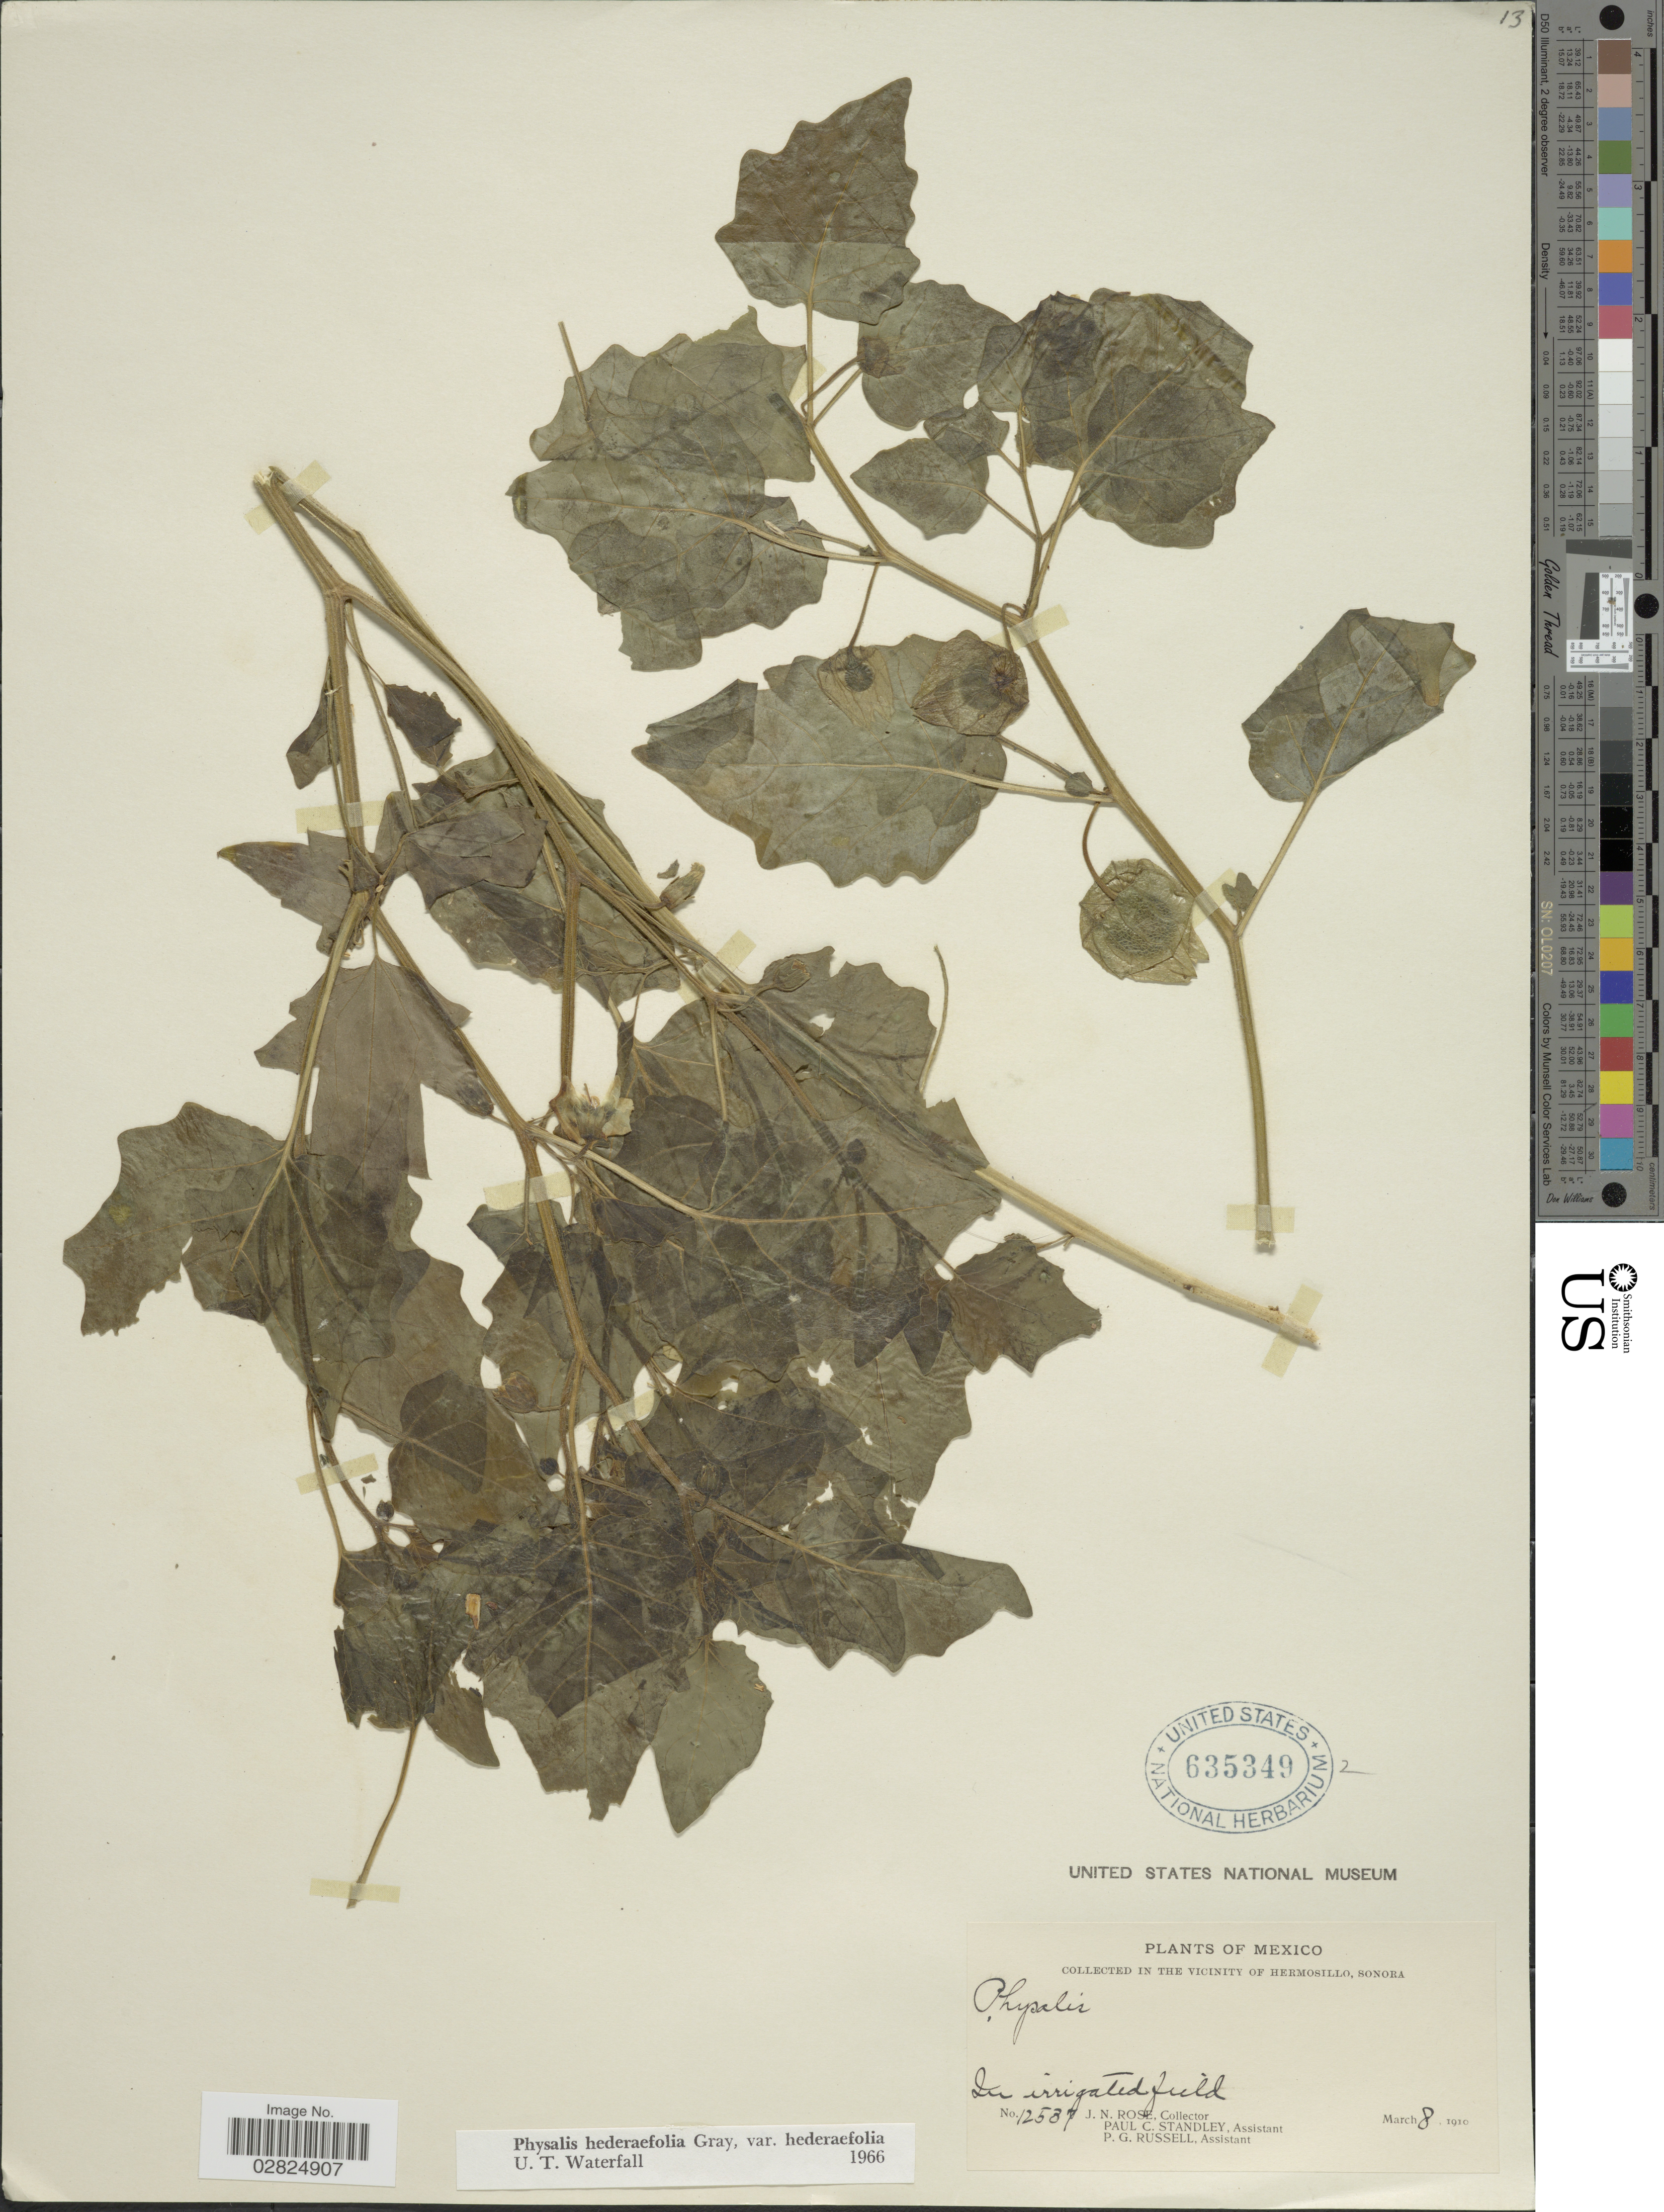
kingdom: Plantae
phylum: Tracheophyta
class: Magnoliopsida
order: Solanales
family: Solanaceae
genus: Physalis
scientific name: Physalis hederifolia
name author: A. Gray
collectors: J. N. Rose, P. C. Standley & P. G. Russell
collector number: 12537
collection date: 1910-03-08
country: Mexico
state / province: Sonora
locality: Vicinity of Hermosillo. In irrigated field.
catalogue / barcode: US 635349